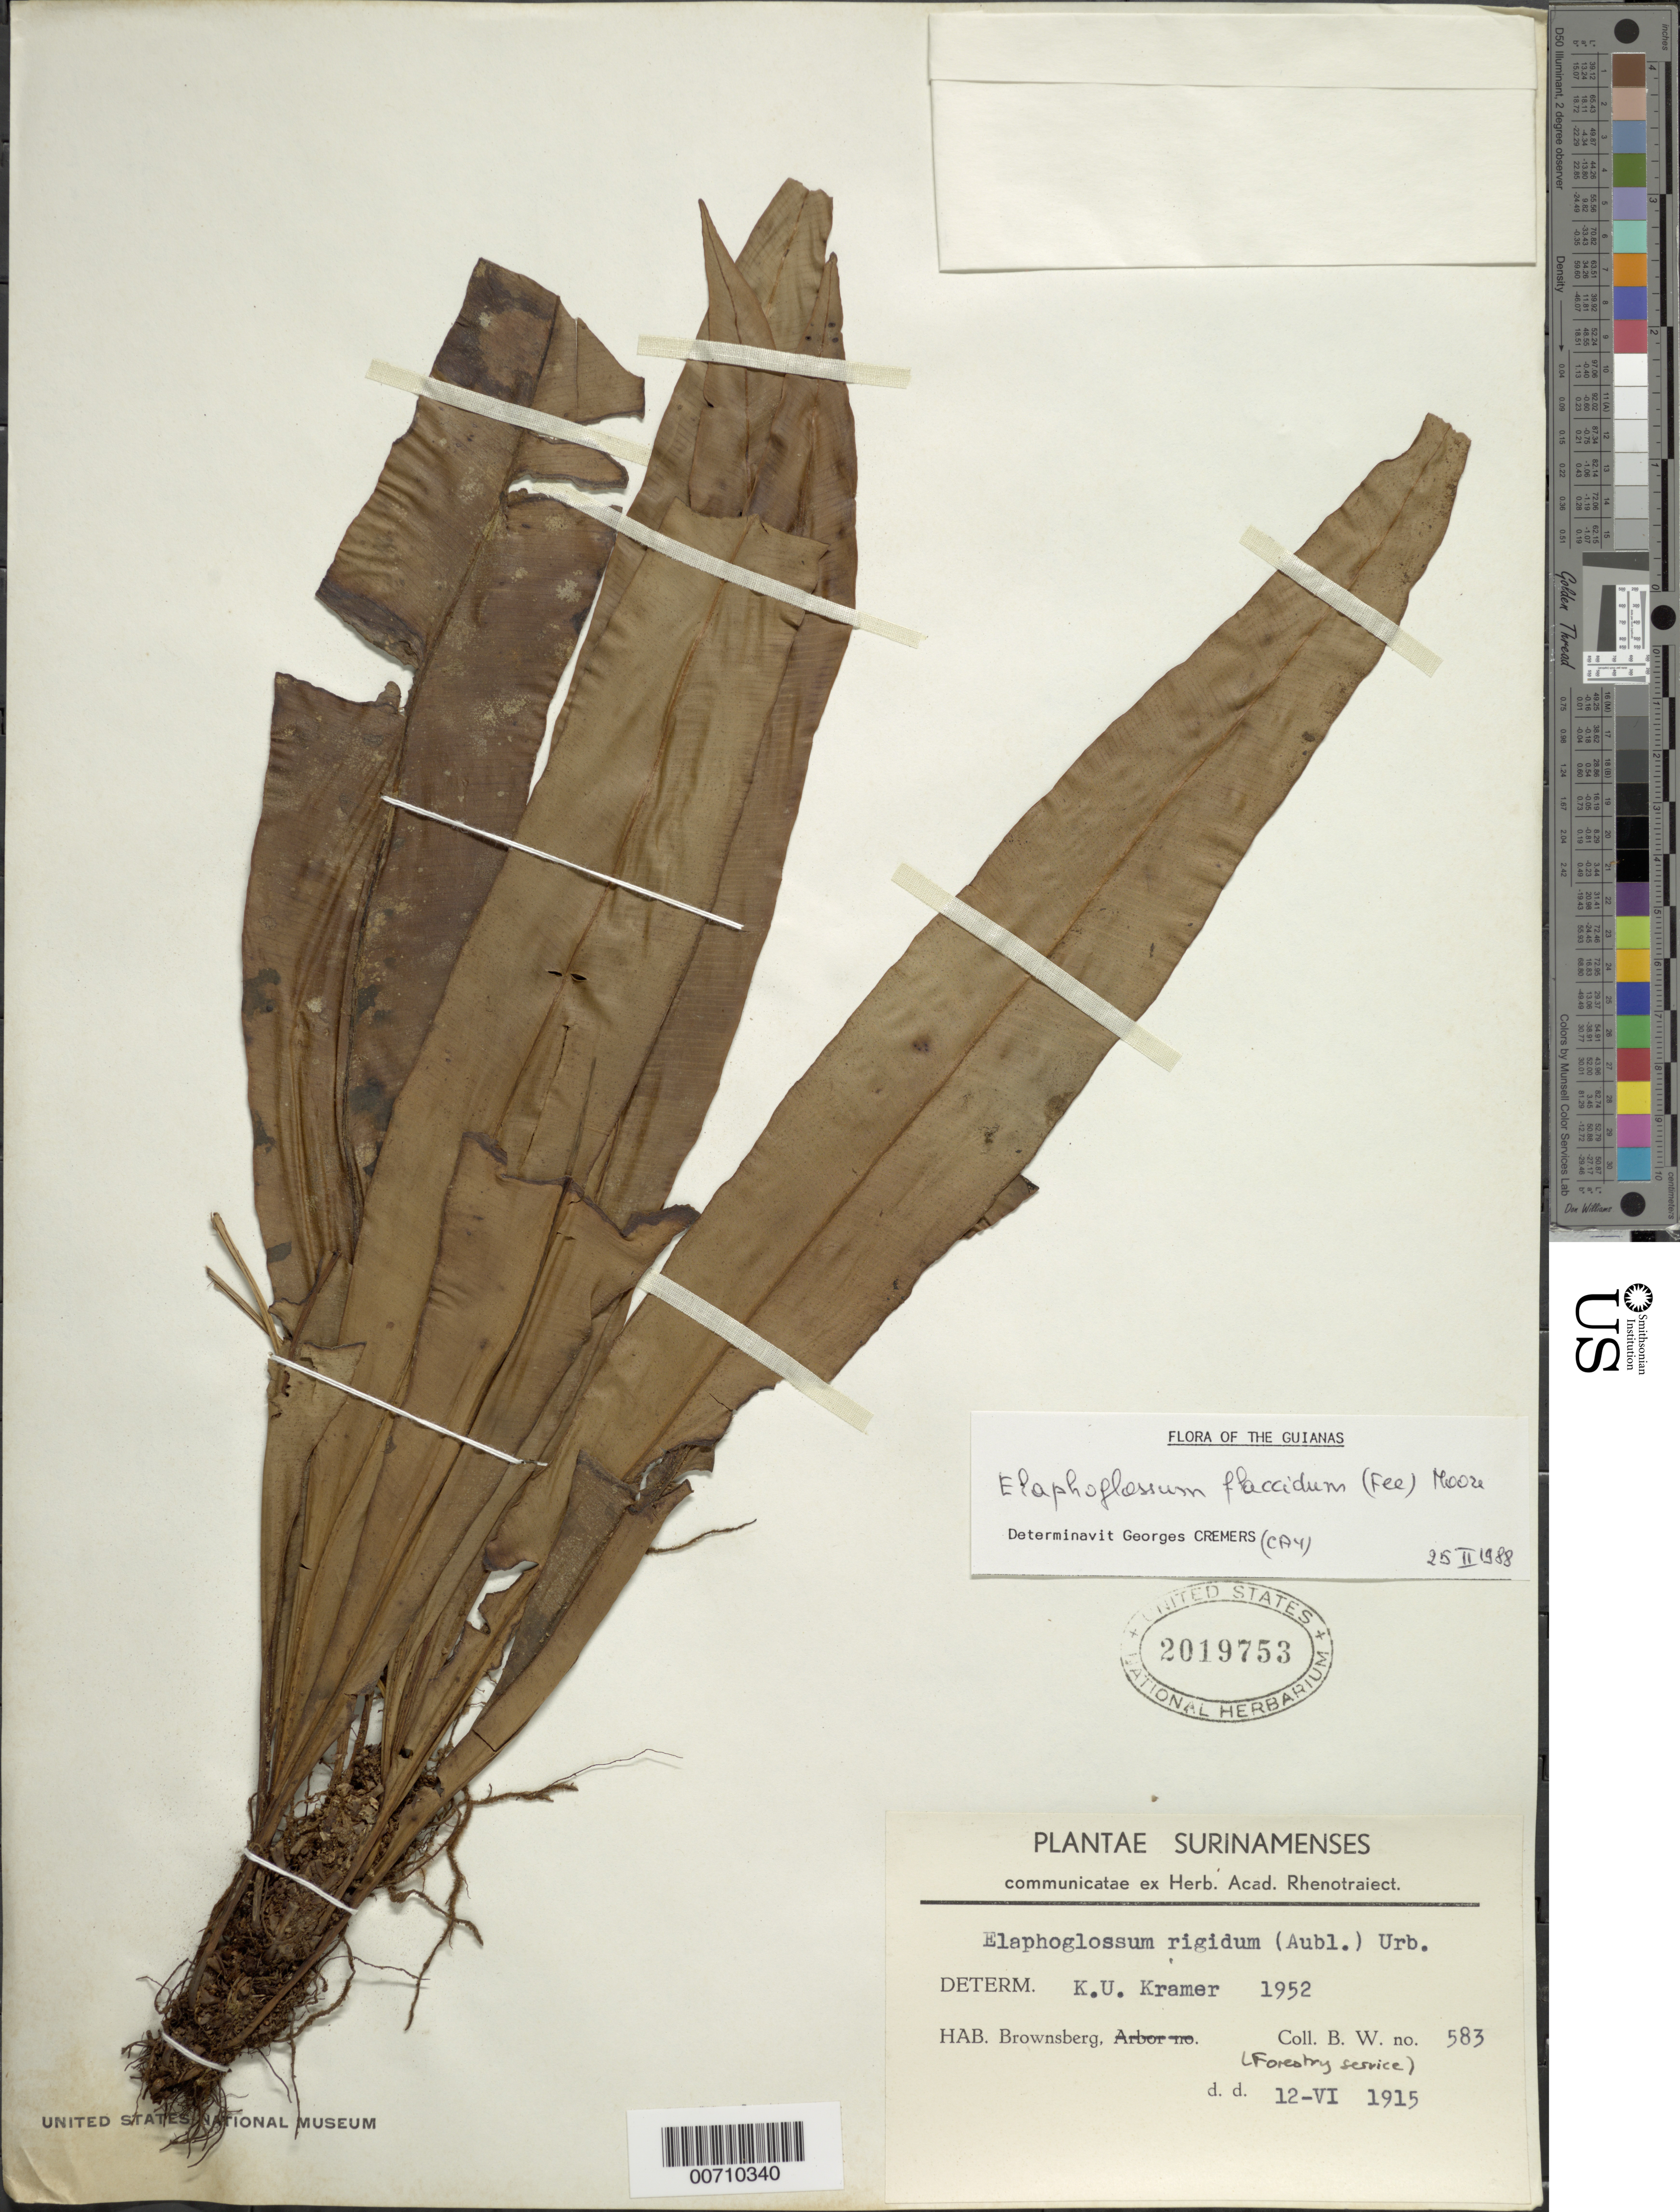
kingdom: Plantae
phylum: Tracheophyta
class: Polypodiopsida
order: Polypodiales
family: Dryopteridaceae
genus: Elaphoglossum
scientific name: Elaphoglossum flaccidum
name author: (Fée) T. Moore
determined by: Cremers, Georges A.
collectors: Collector illegible, G. Stahel & -. Gonggrijp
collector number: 583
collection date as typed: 12-Jun-15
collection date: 1915-06-12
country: Suriname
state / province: Brokopondo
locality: Brownsberg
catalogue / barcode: US 2019753